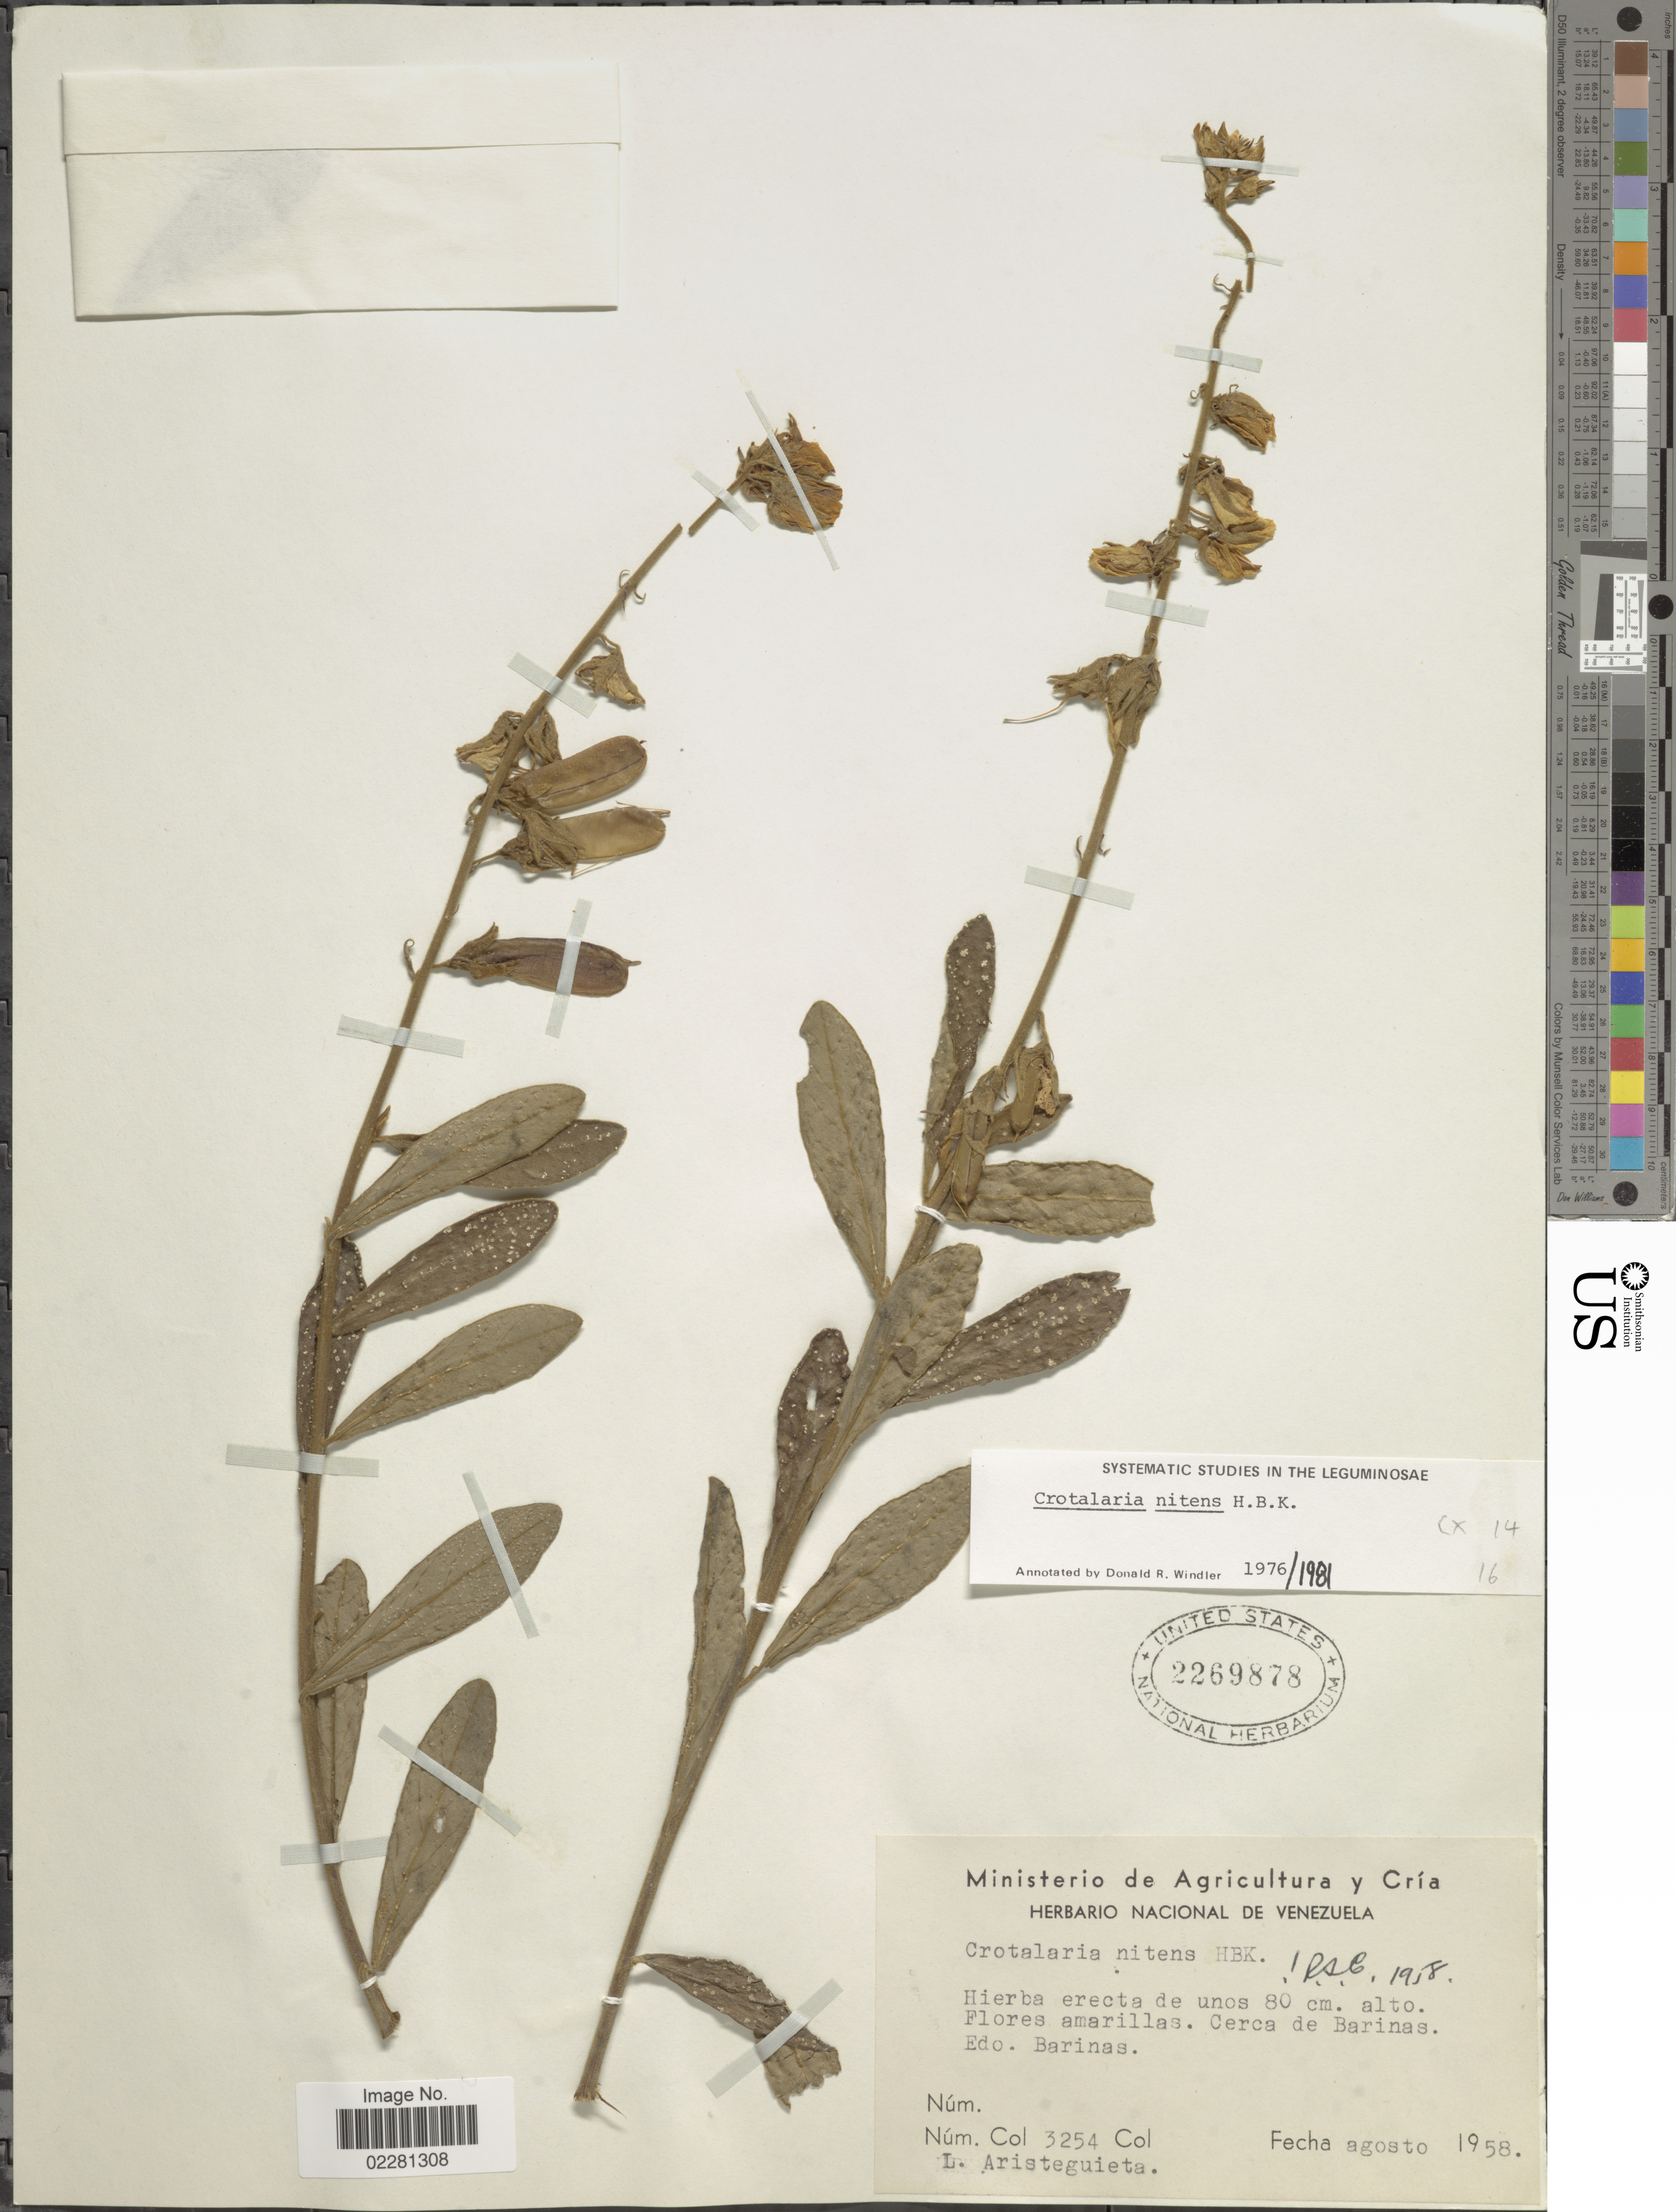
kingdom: Plantae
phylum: Tracheophyta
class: Magnoliopsida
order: Fabales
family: Fabaceae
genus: Crotalaria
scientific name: Crotalaria nitens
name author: Kunth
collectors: L. Aristeguieta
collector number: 3254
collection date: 1958-08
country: Venezuela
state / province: Barinas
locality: Cerca de Barinas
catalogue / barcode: US 2269878